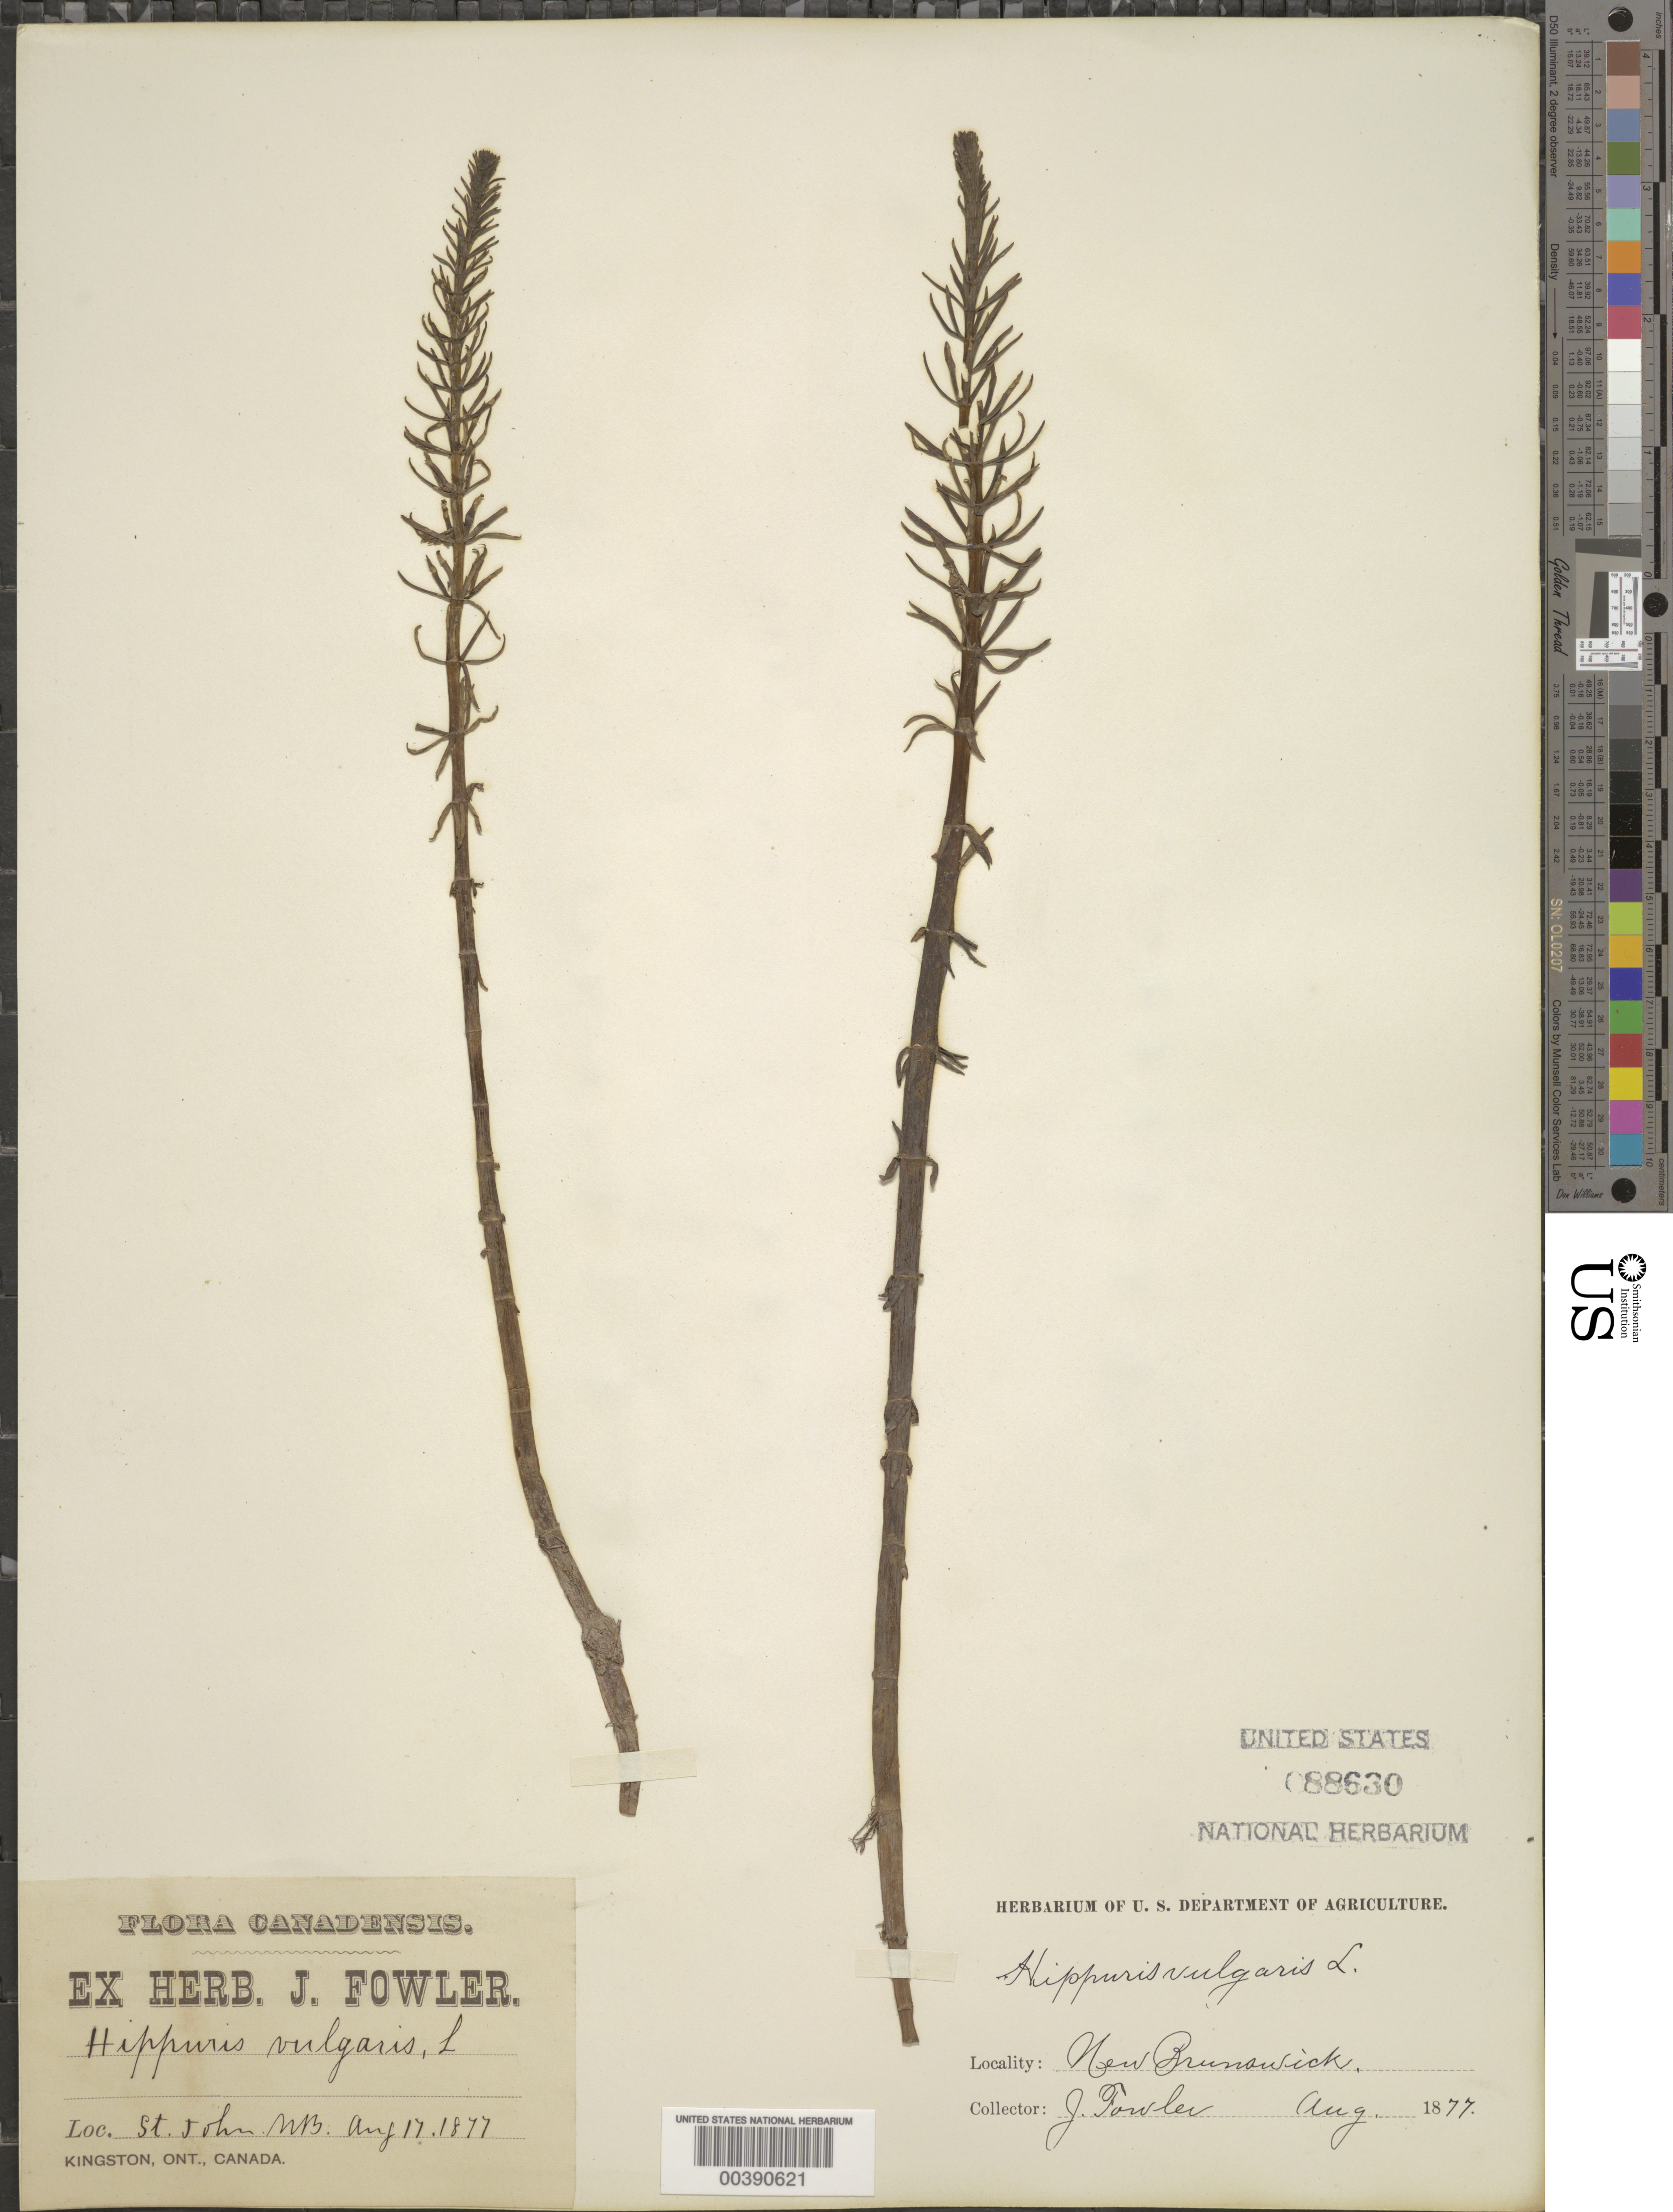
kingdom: Plantae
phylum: Tracheophyta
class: Magnoliopsida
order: Lamiales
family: Plantaginaceae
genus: Hippuris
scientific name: Hippuris vulgaris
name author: L.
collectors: J. P. Fowler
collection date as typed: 17 Aug 1877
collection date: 1877-08-17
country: Canada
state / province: New Brunswick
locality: St. john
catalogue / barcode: US 88630